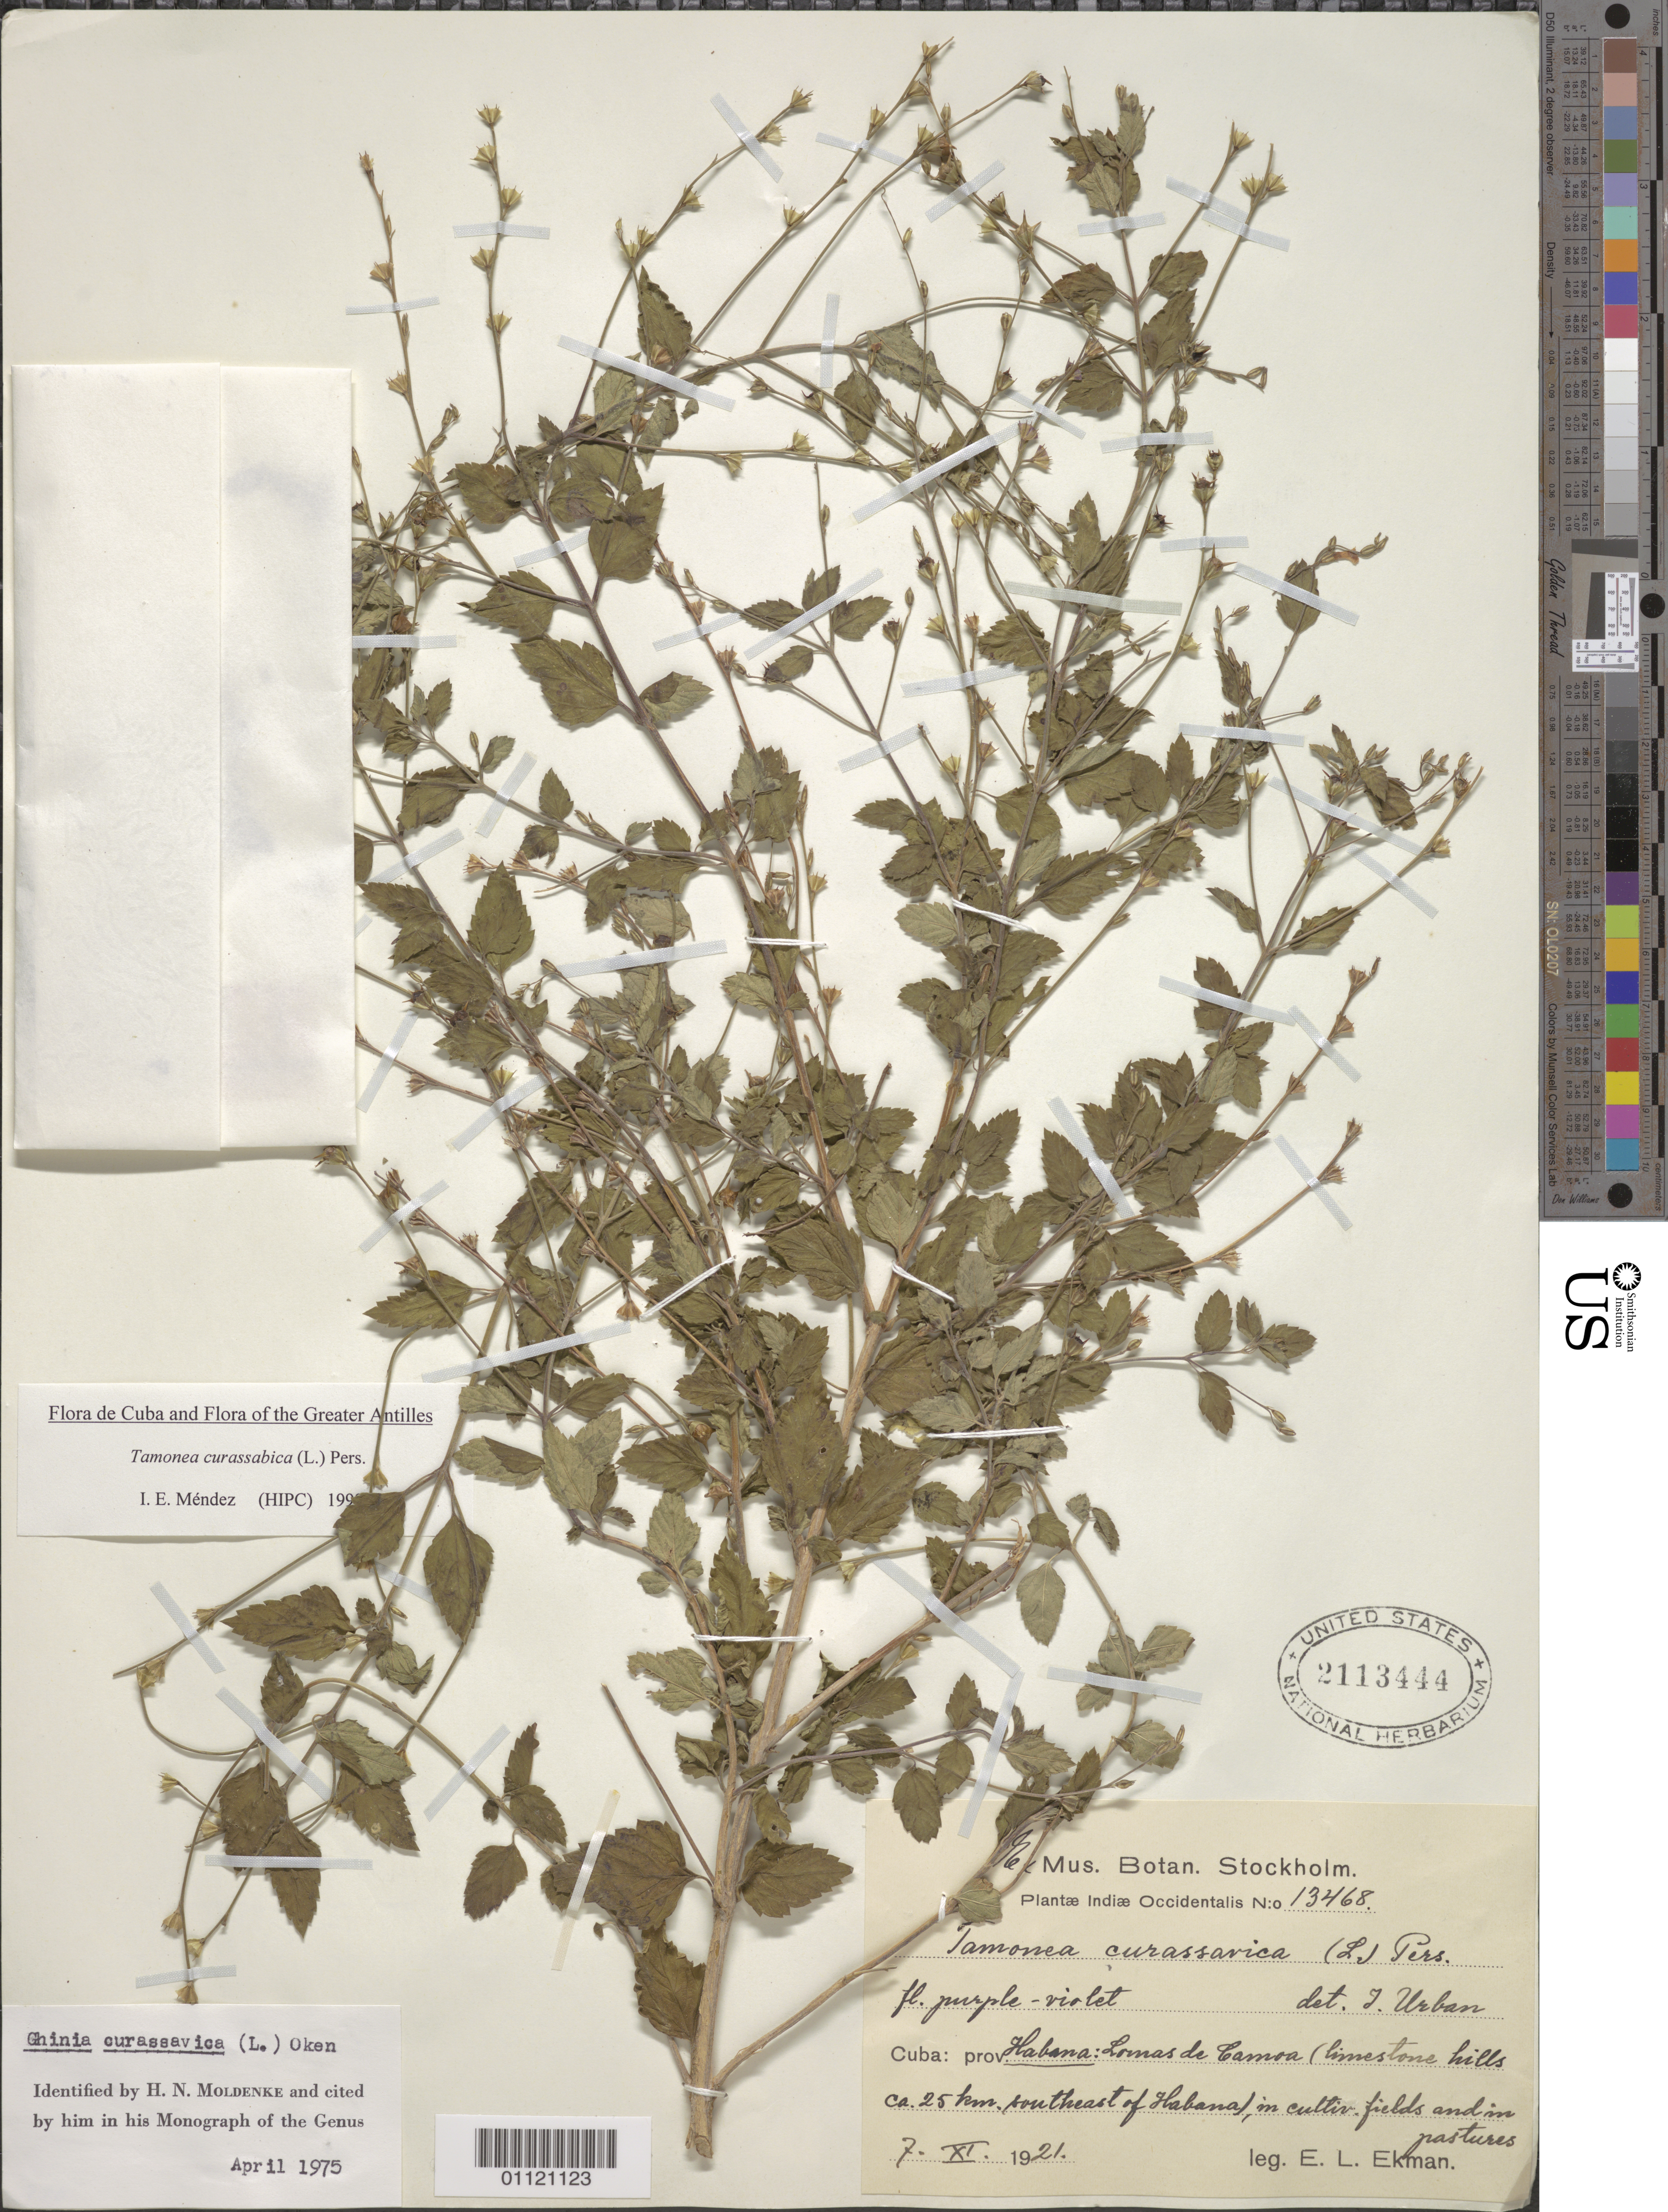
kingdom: Plantae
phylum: Tracheophyta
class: Magnoliopsida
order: Lamiales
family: Verbenaceae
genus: Tamonea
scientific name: Tamonea curassavica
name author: (L.) Pers.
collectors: E. L. Ekman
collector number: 13468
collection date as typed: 07 Nov 1921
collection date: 1921-11-07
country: Cuba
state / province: La Habana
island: Cuba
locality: Habana: Lomas de Camoa (limestone hills ca 25 km SE of Habana) in cultivated fields and in pastures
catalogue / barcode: US 2113444